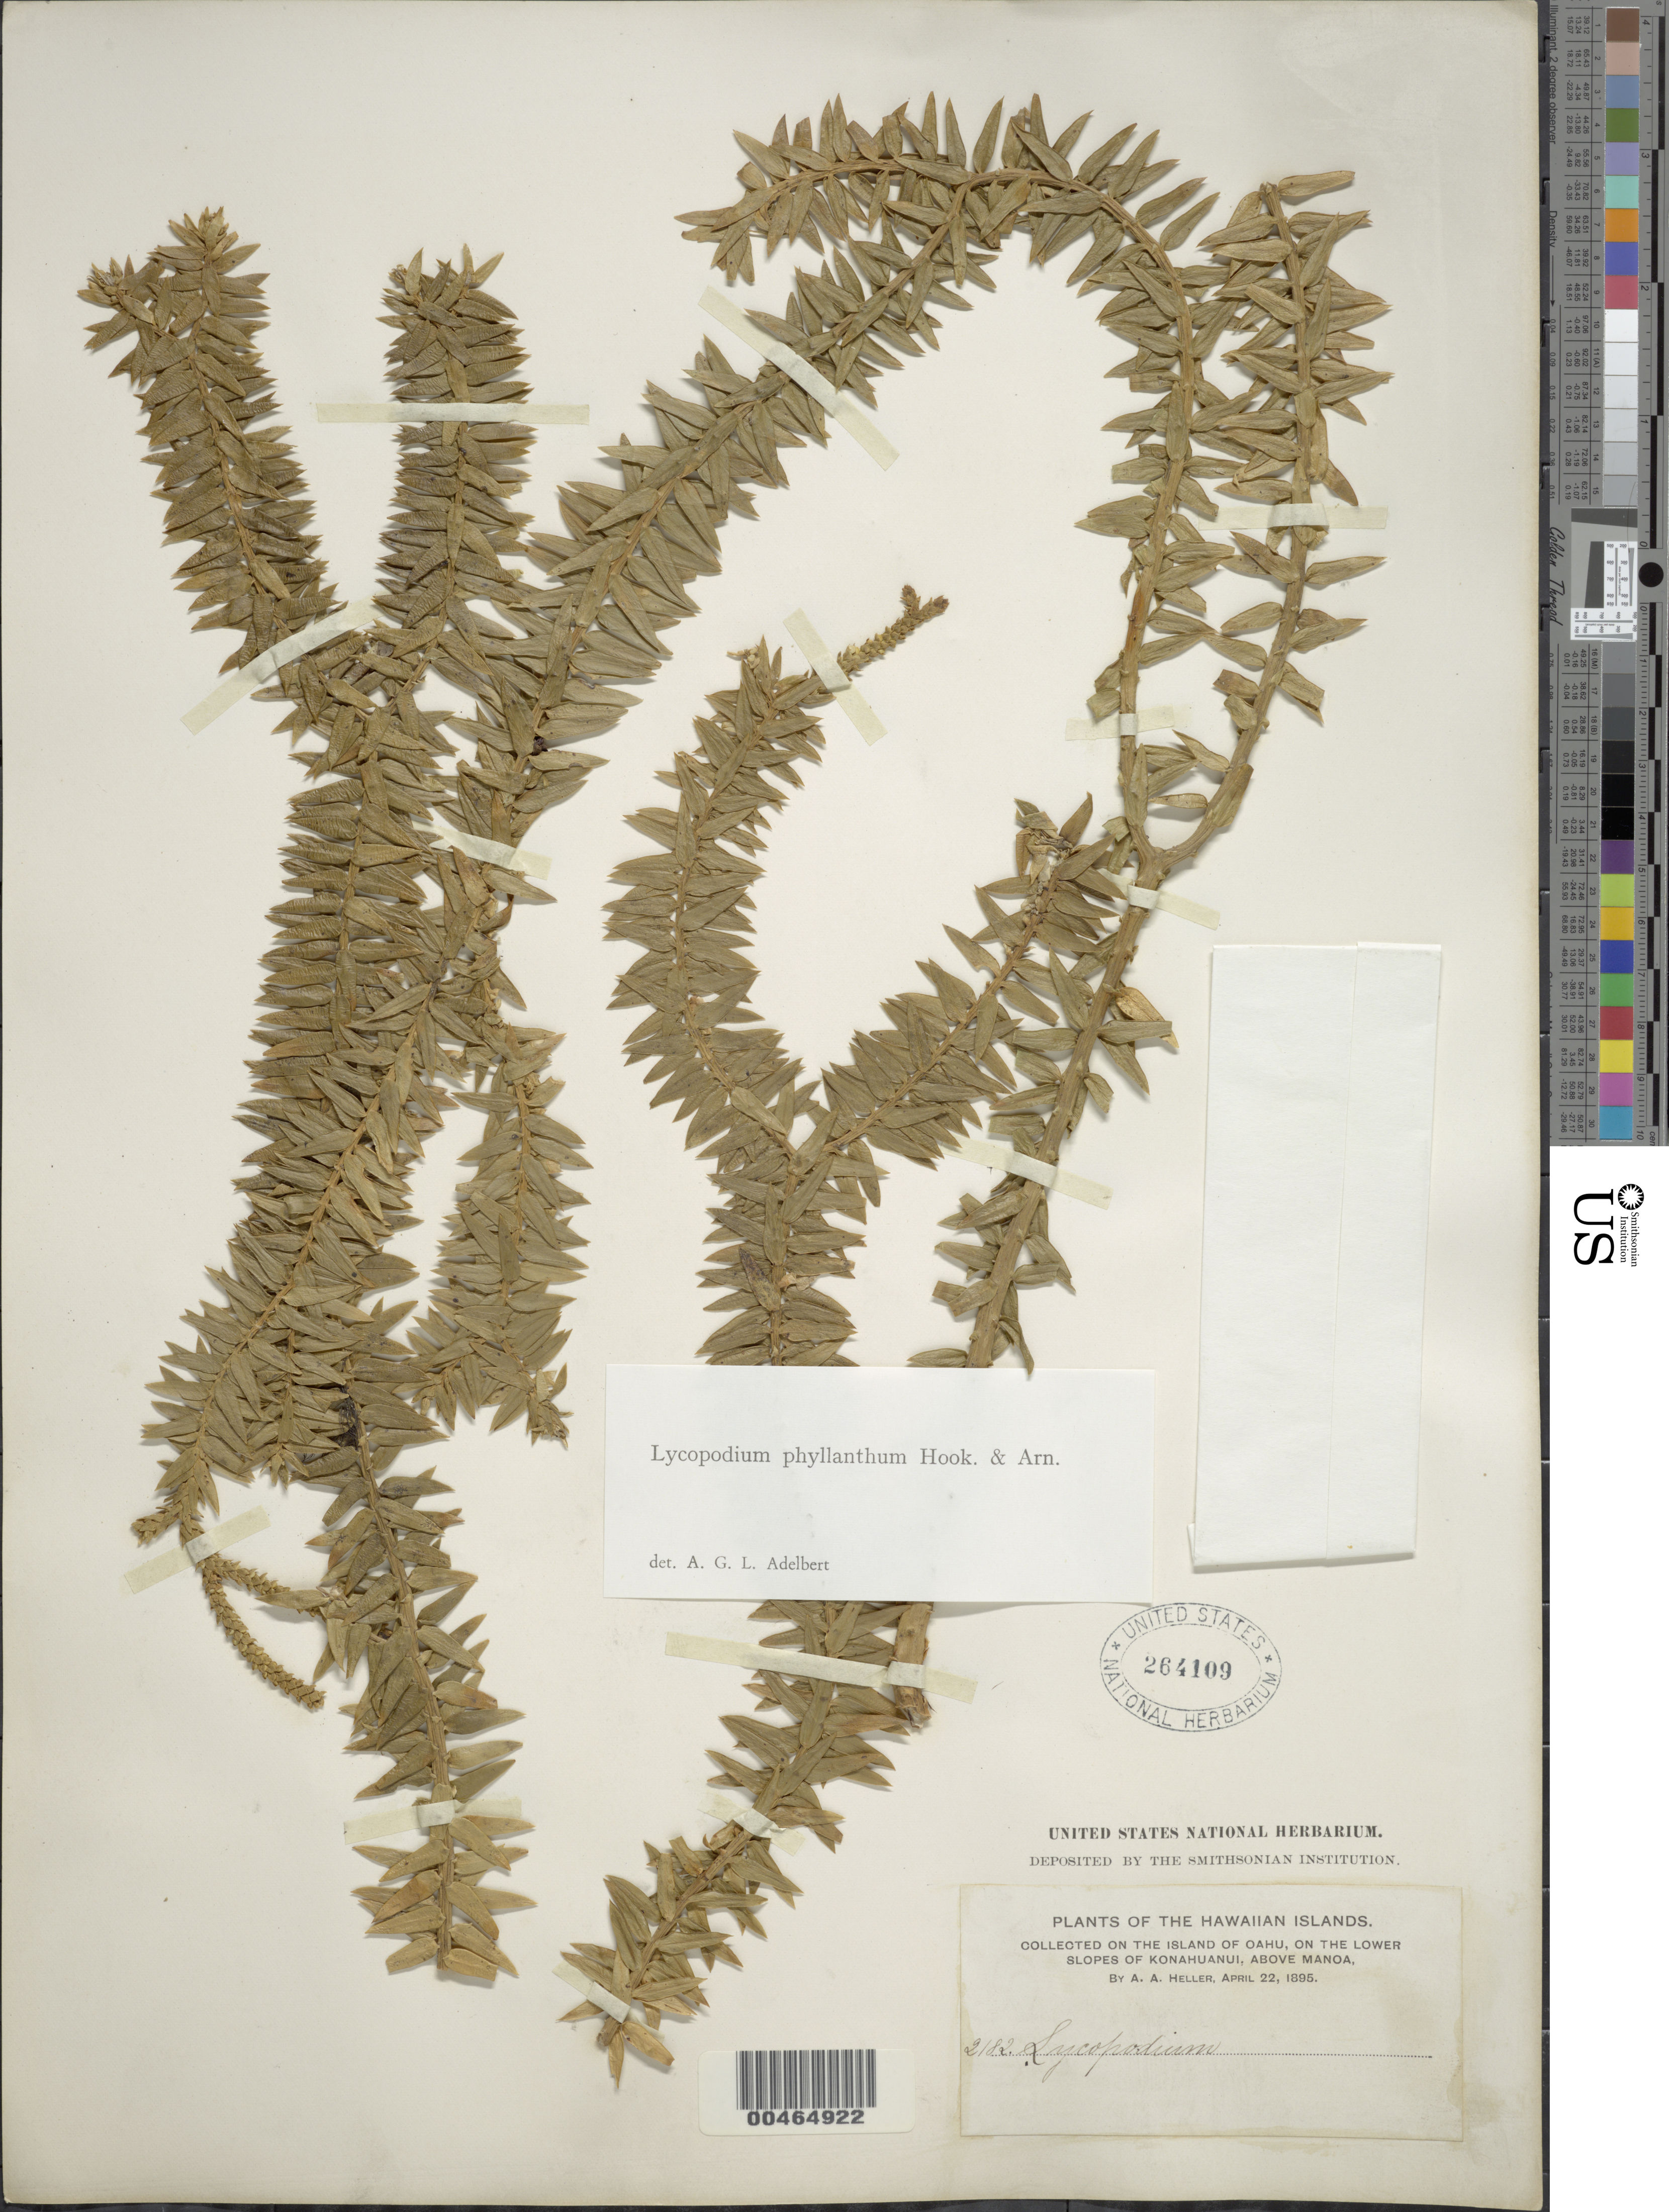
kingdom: Plantae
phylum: Tracheophyta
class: Lycopodiopsida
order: Lycopodiales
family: Lycopodiaceae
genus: Phlegmariurus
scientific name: Phlegmariurus phyllanthus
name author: (Hook. & Arn.) R.D. Dixit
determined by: Field, A. R.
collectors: A. A. Heller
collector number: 2182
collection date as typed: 22 Apr 1895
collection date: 1895-04-22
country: United States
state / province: Hawaii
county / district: Honolulu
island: Oahu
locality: On the lower slopes of Konahuanui, above Manoa, Oahu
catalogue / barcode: US 264109